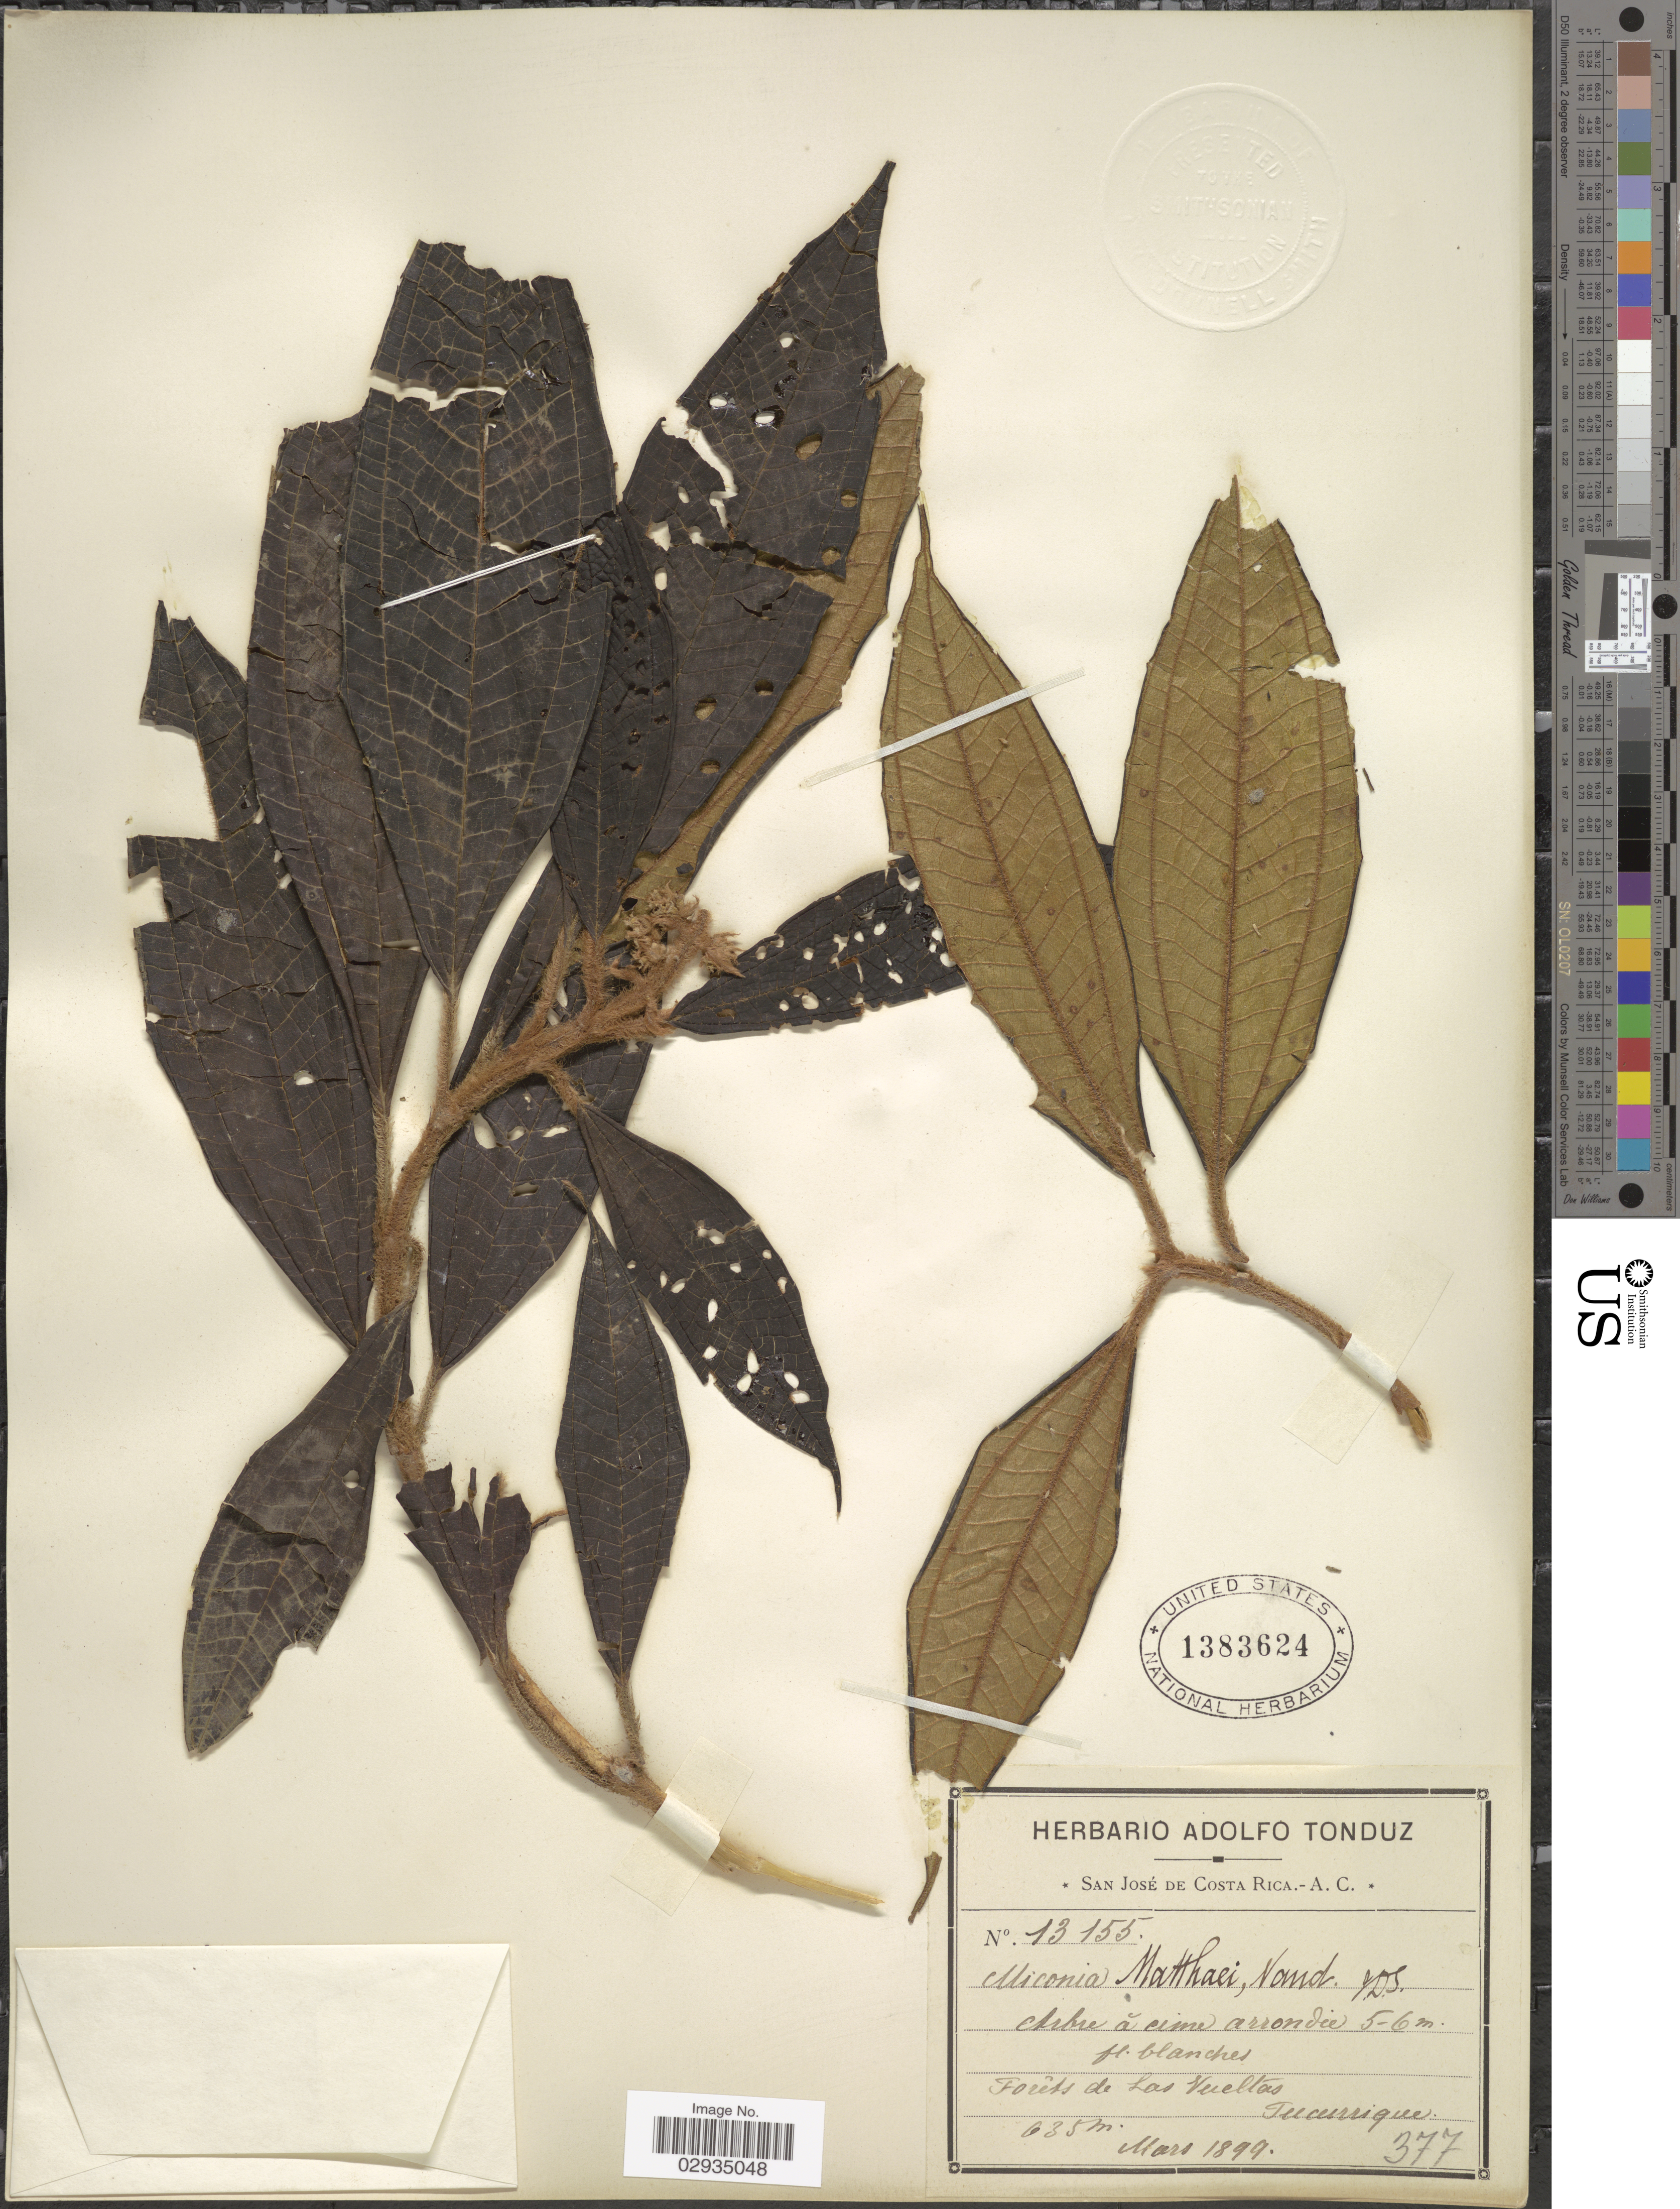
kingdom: Plantae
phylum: Tracheophyta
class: Magnoliopsida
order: Myrtales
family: Melastomataceae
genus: Miconia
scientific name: Miconia matthaei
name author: Naudin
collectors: ex Herb. Adolfo Tonduz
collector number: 13155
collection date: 1899-03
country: Costa Rica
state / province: San José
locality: Forêts de Las Vueltas. Tucurrique.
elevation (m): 635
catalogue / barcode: US 1383624